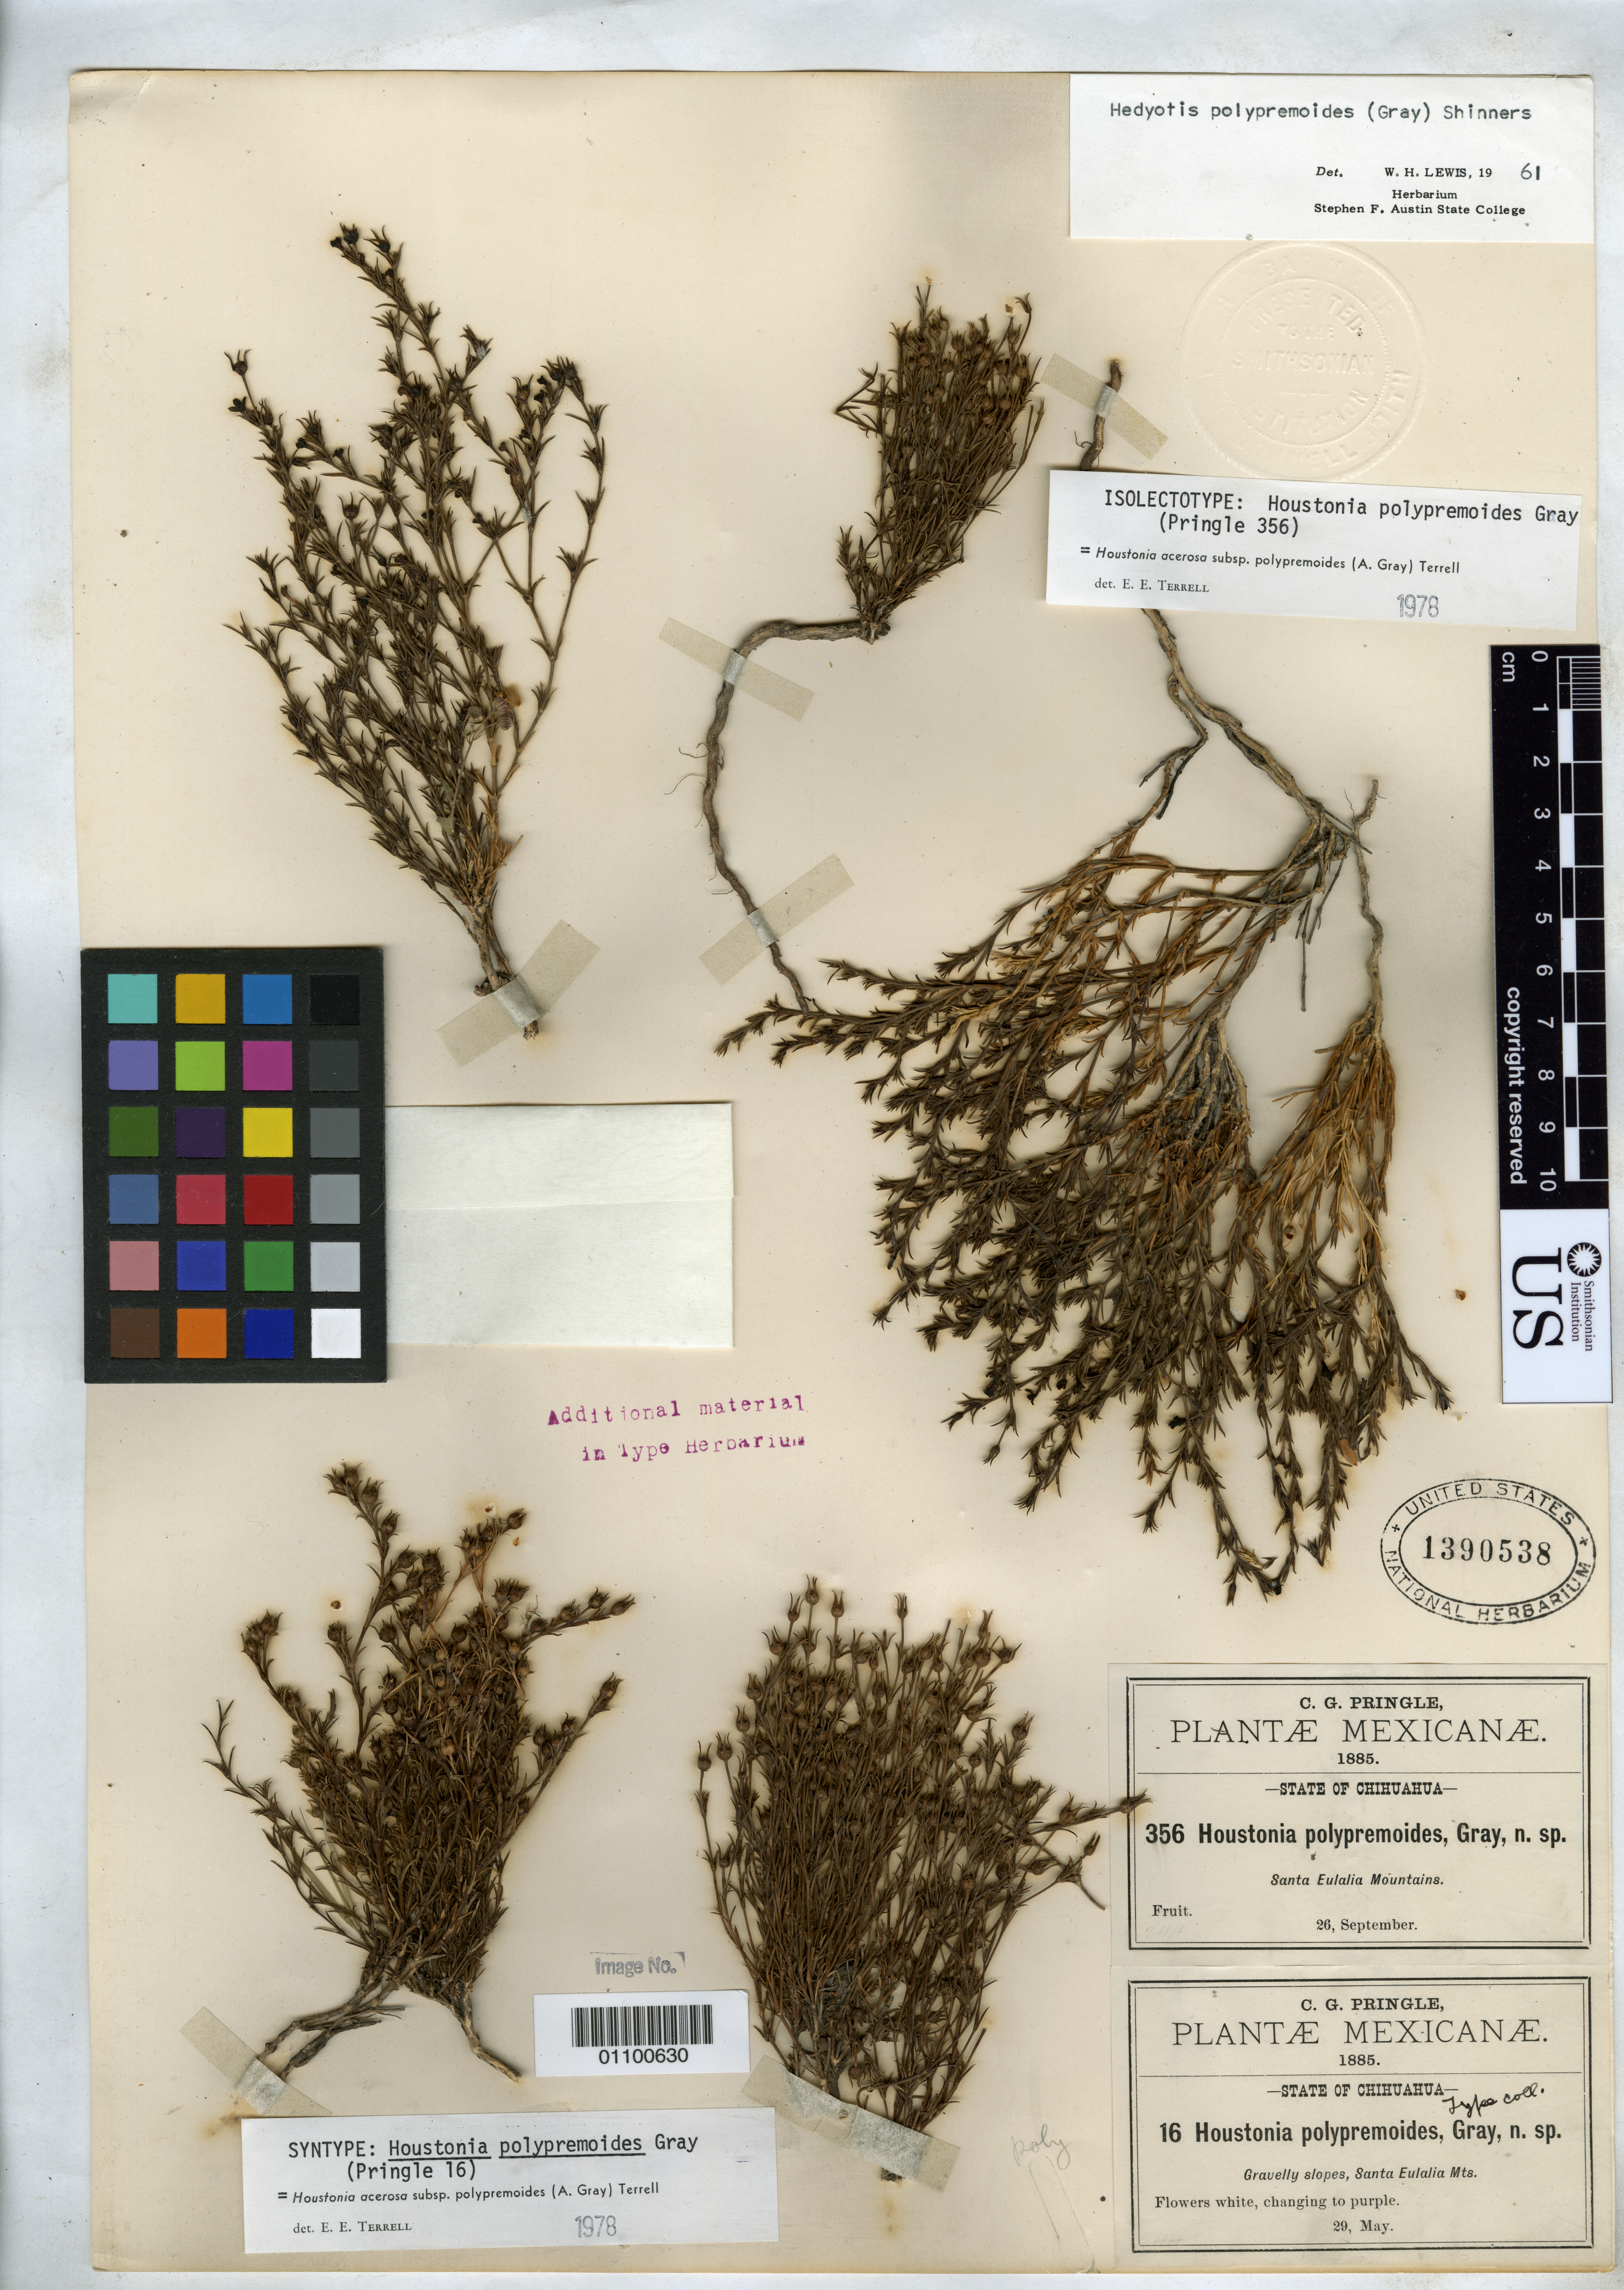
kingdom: Plantae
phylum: Tracheophyta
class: Magnoliopsida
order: Gentianales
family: Rubiaceae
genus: Houstonia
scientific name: Houstonia polypremoides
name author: A. Gray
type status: Isosyntype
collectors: C. G. Pringle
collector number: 16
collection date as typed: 29 May 1885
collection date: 1885-05-29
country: Mexico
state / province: Chihuahua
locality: Santa Eulalia Mts., near Chihuahua.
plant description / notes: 2 syntype collections mounted together on one sheet, Pringle 16 (flowering, May 1885) and Pringle 356 (fruit, Sep 1885). Isolectotype is Pringle 356.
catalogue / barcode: US 1390538